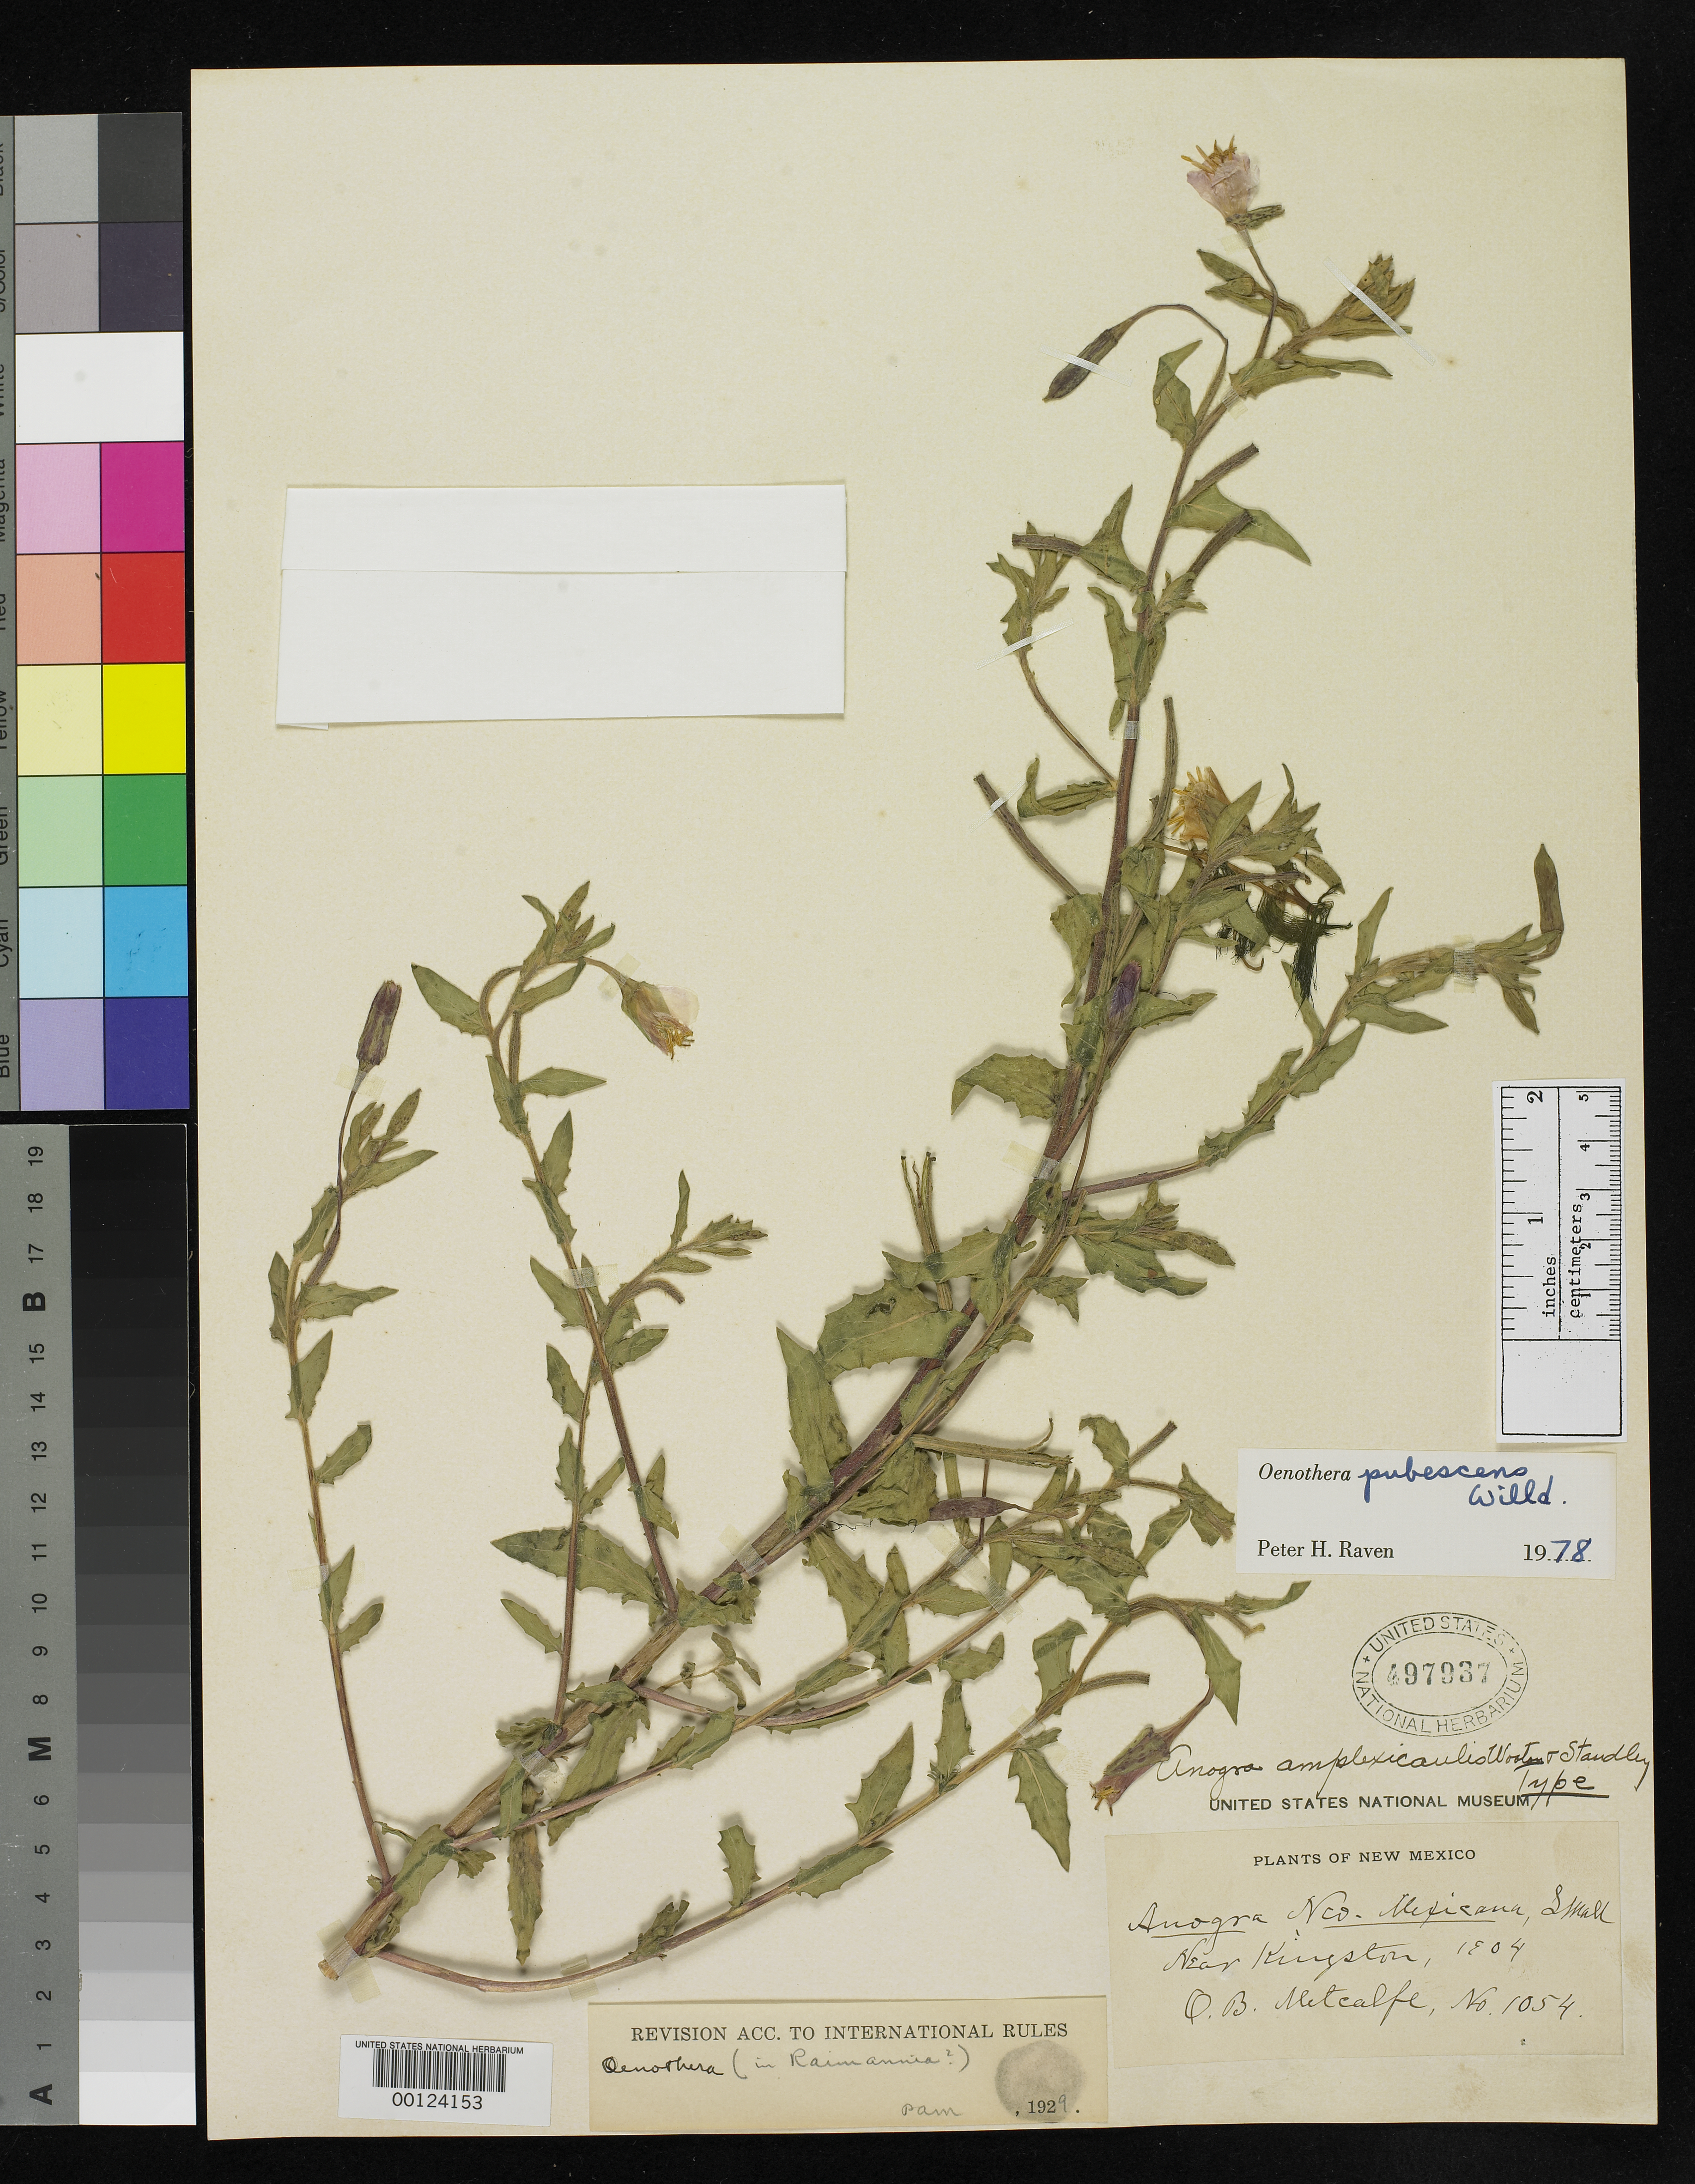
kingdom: Plantae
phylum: Tracheophyta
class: Magnoliopsida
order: Myrtales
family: Onagraceae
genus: Anogra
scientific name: Anogra amplexicaulis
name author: Wooton & Standl.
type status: Holotype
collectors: O. B. Metcalfe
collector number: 1054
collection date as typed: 01 Jul 1904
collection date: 1904-07-01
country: United States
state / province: New Mexico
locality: Mimbres River.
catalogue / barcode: US 497937